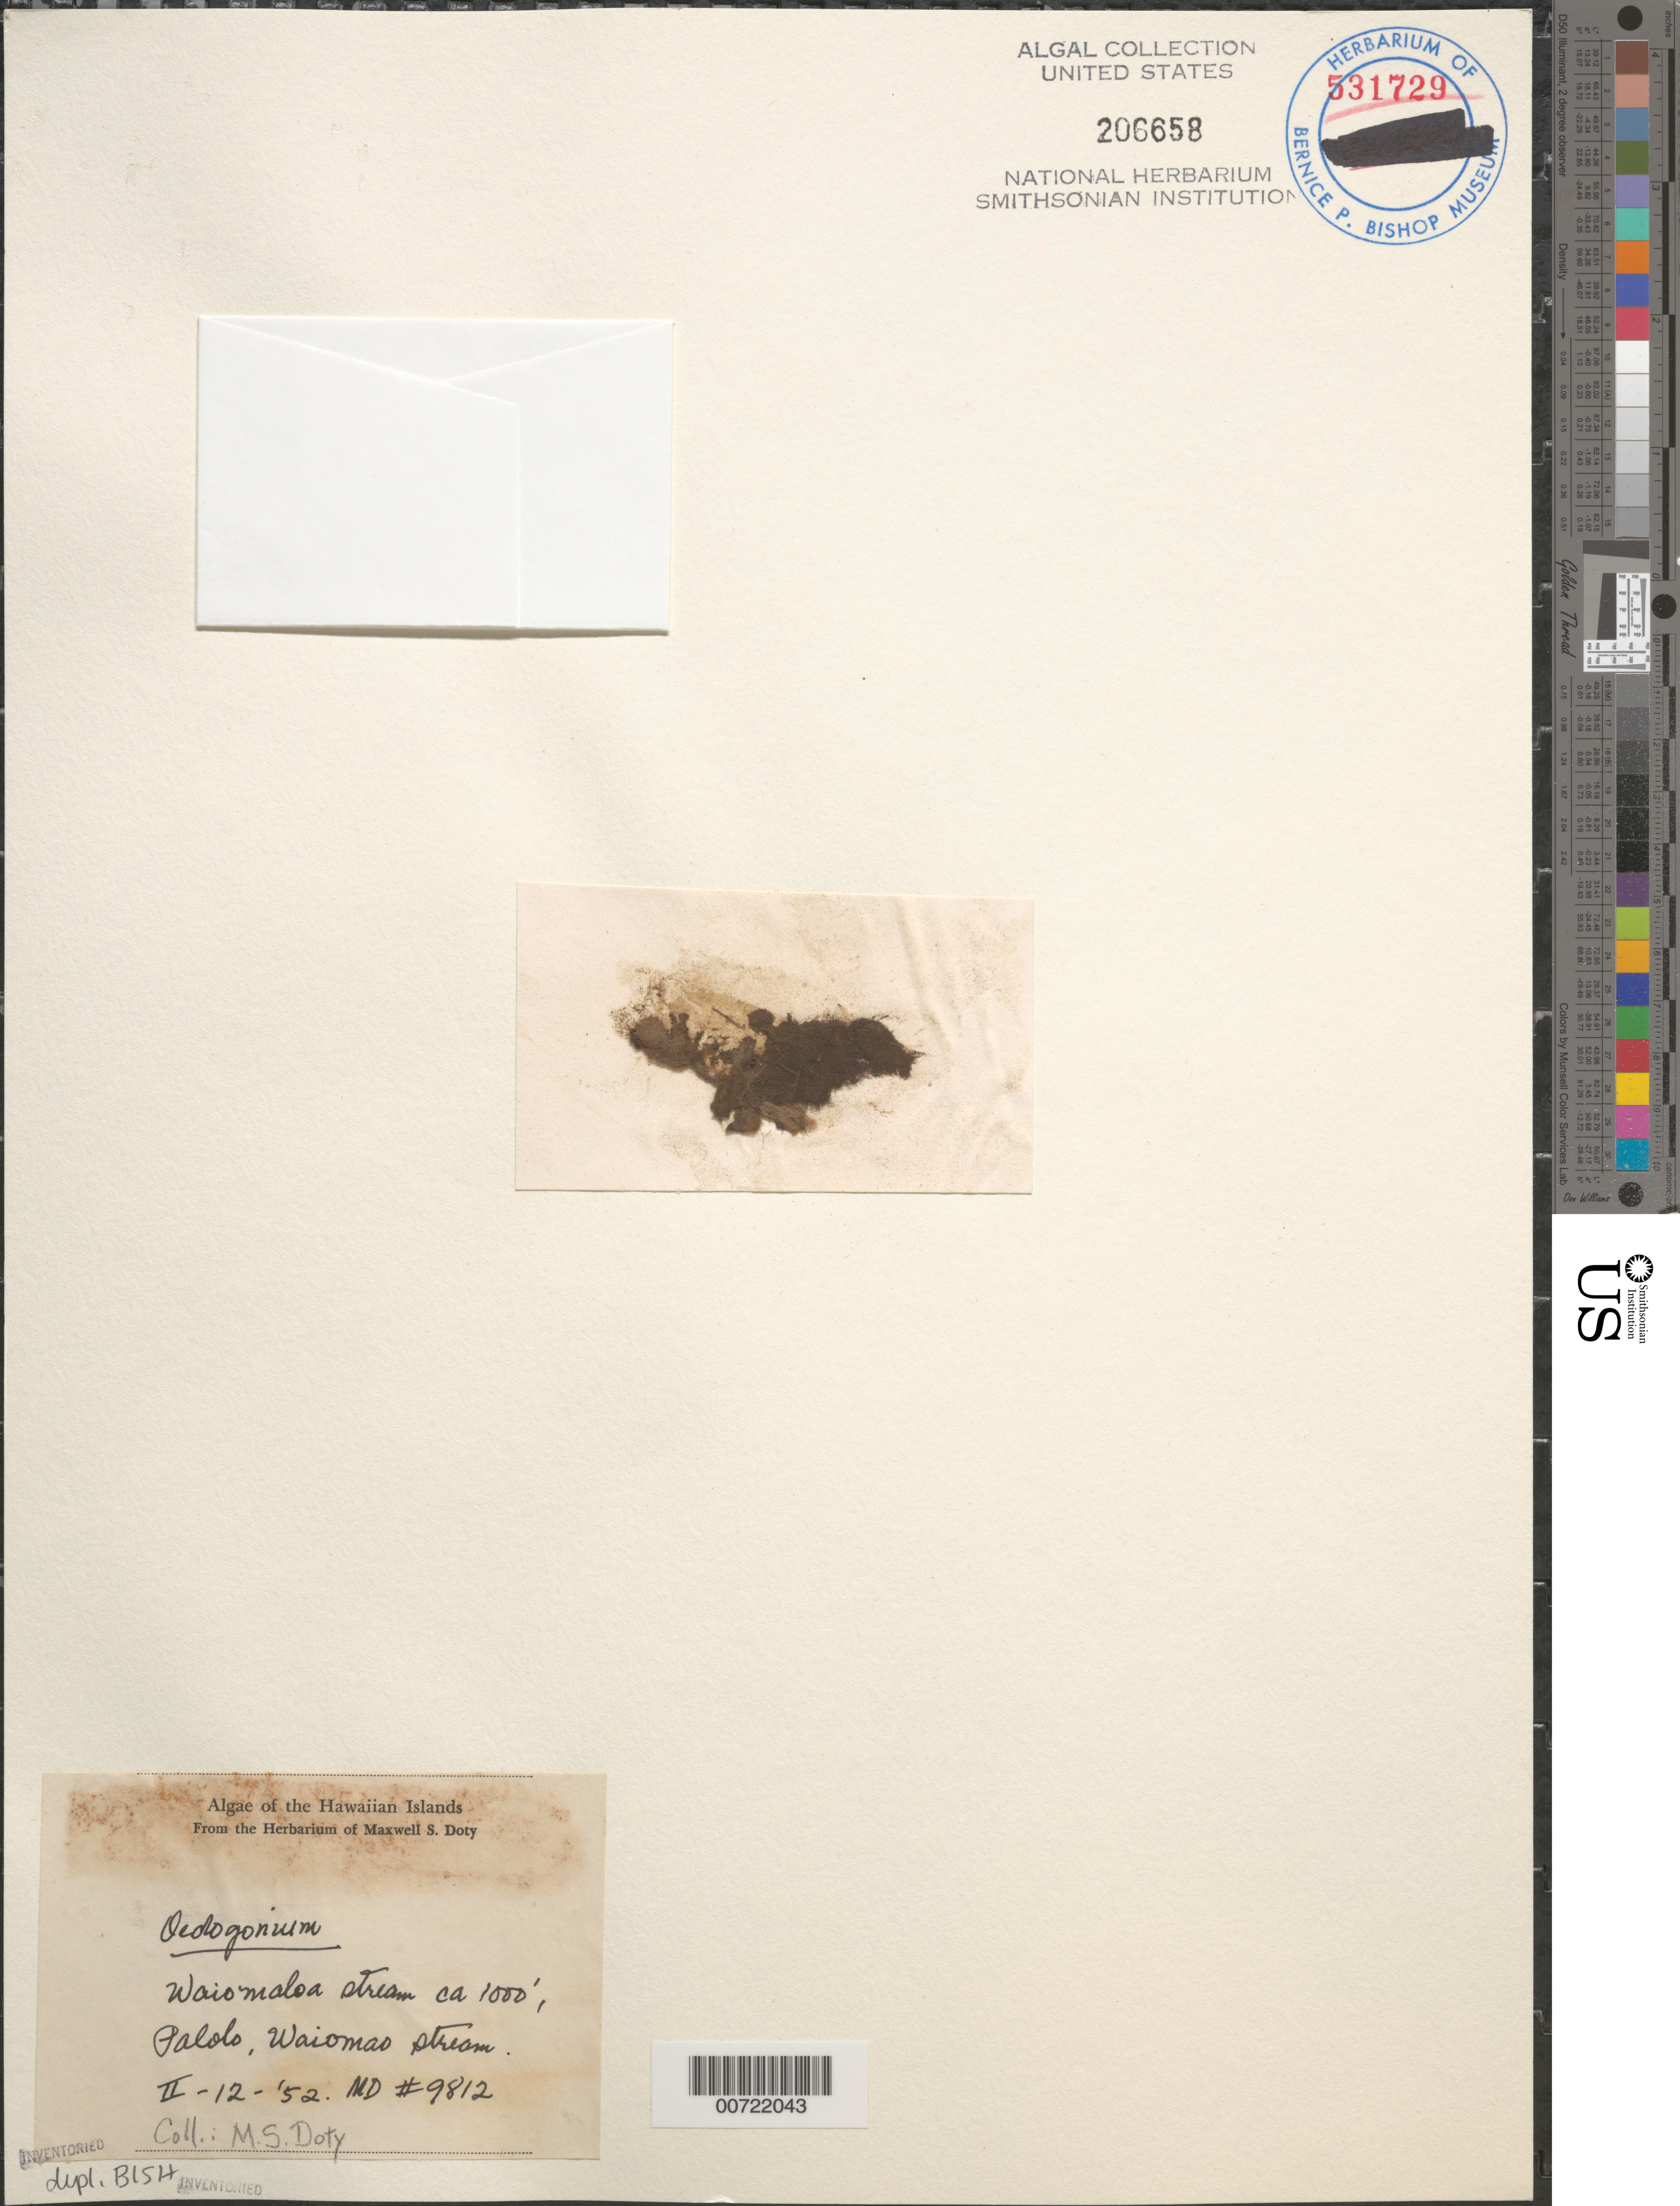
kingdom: Plantae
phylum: Chlorophyta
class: Chlorophyceae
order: Oedogoniales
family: Oedogoniaceae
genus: Oedogonium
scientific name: Oedogonium sp.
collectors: M. S. Doty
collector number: MSD 9812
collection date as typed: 12 Feb 1952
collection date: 1952-02-12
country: United States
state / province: Hawaii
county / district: Honolulu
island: Oahu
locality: Palolo, Waiomao Stream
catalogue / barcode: US 206658